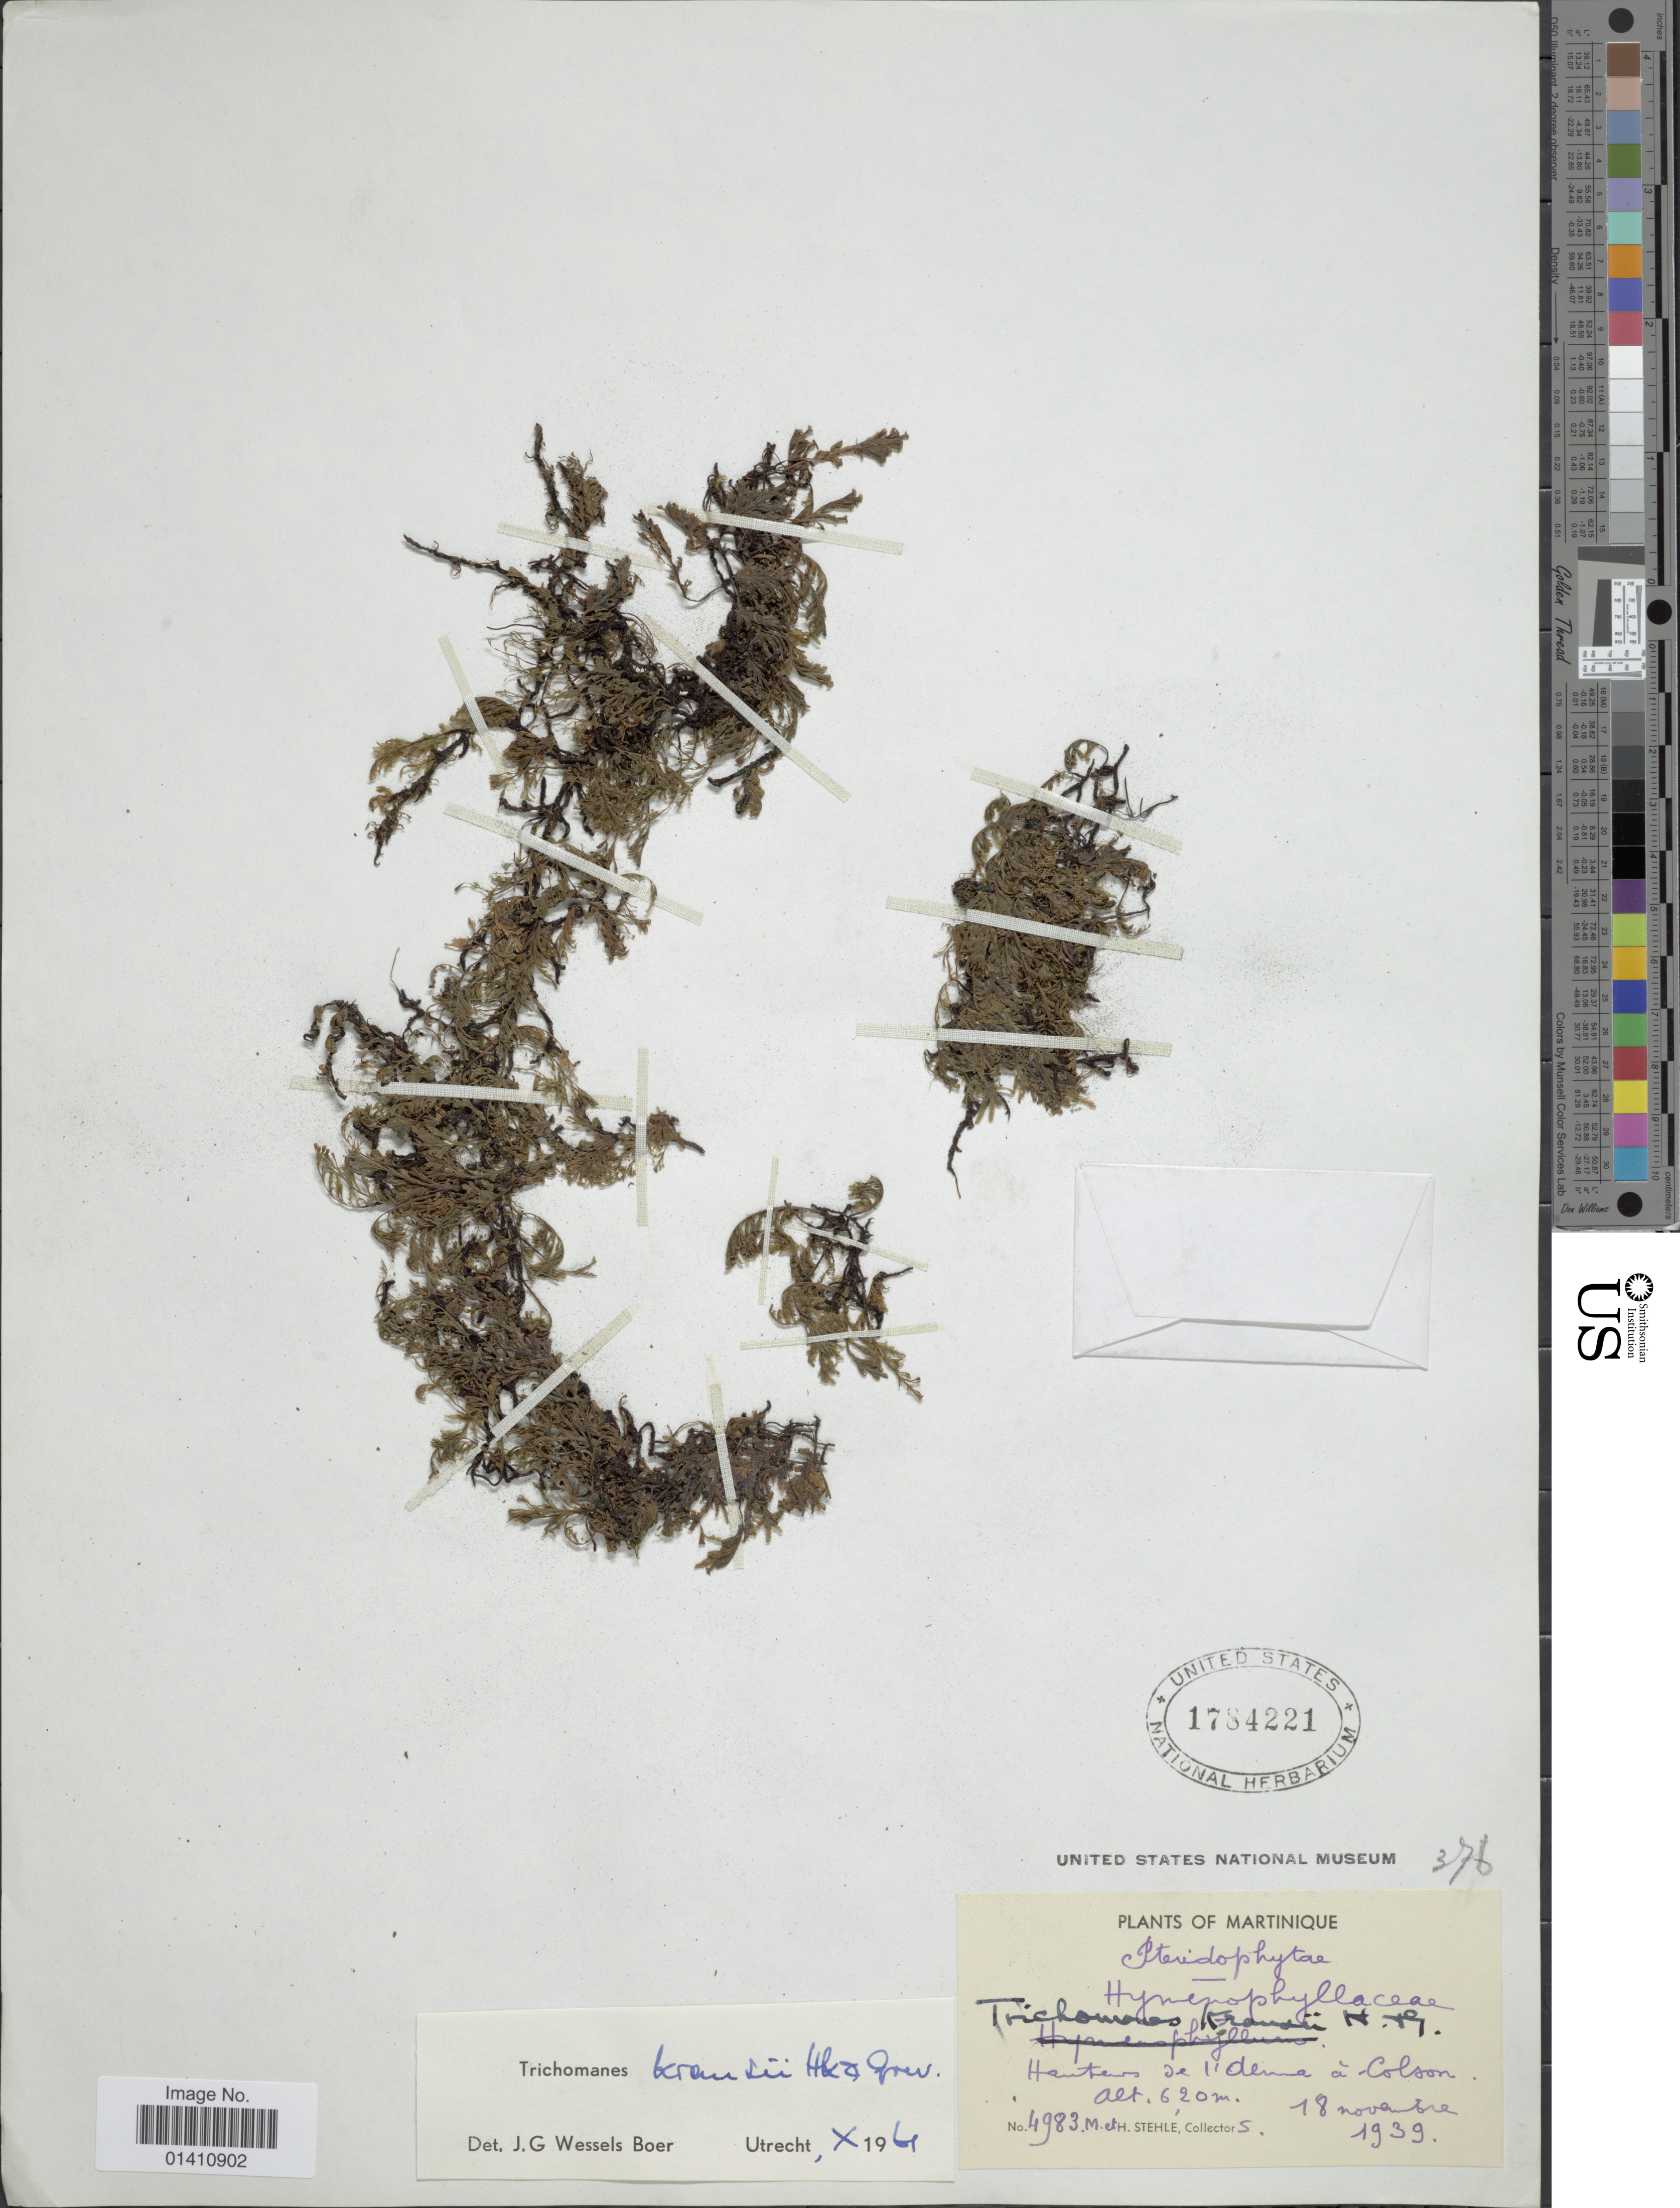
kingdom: Plantae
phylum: Tracheophyta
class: Polypodiopsida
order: Hymenophyllales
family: Hymenophyllaceae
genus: Didymoglossum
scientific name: Didymoglossum kraussii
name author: (Hook. & Grev.) C. Presl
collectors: M. Stehlé & H. Stehlé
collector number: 4983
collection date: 1939-11-18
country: Martinique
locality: Hauters de l dense a Colon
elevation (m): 620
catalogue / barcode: US 1784221